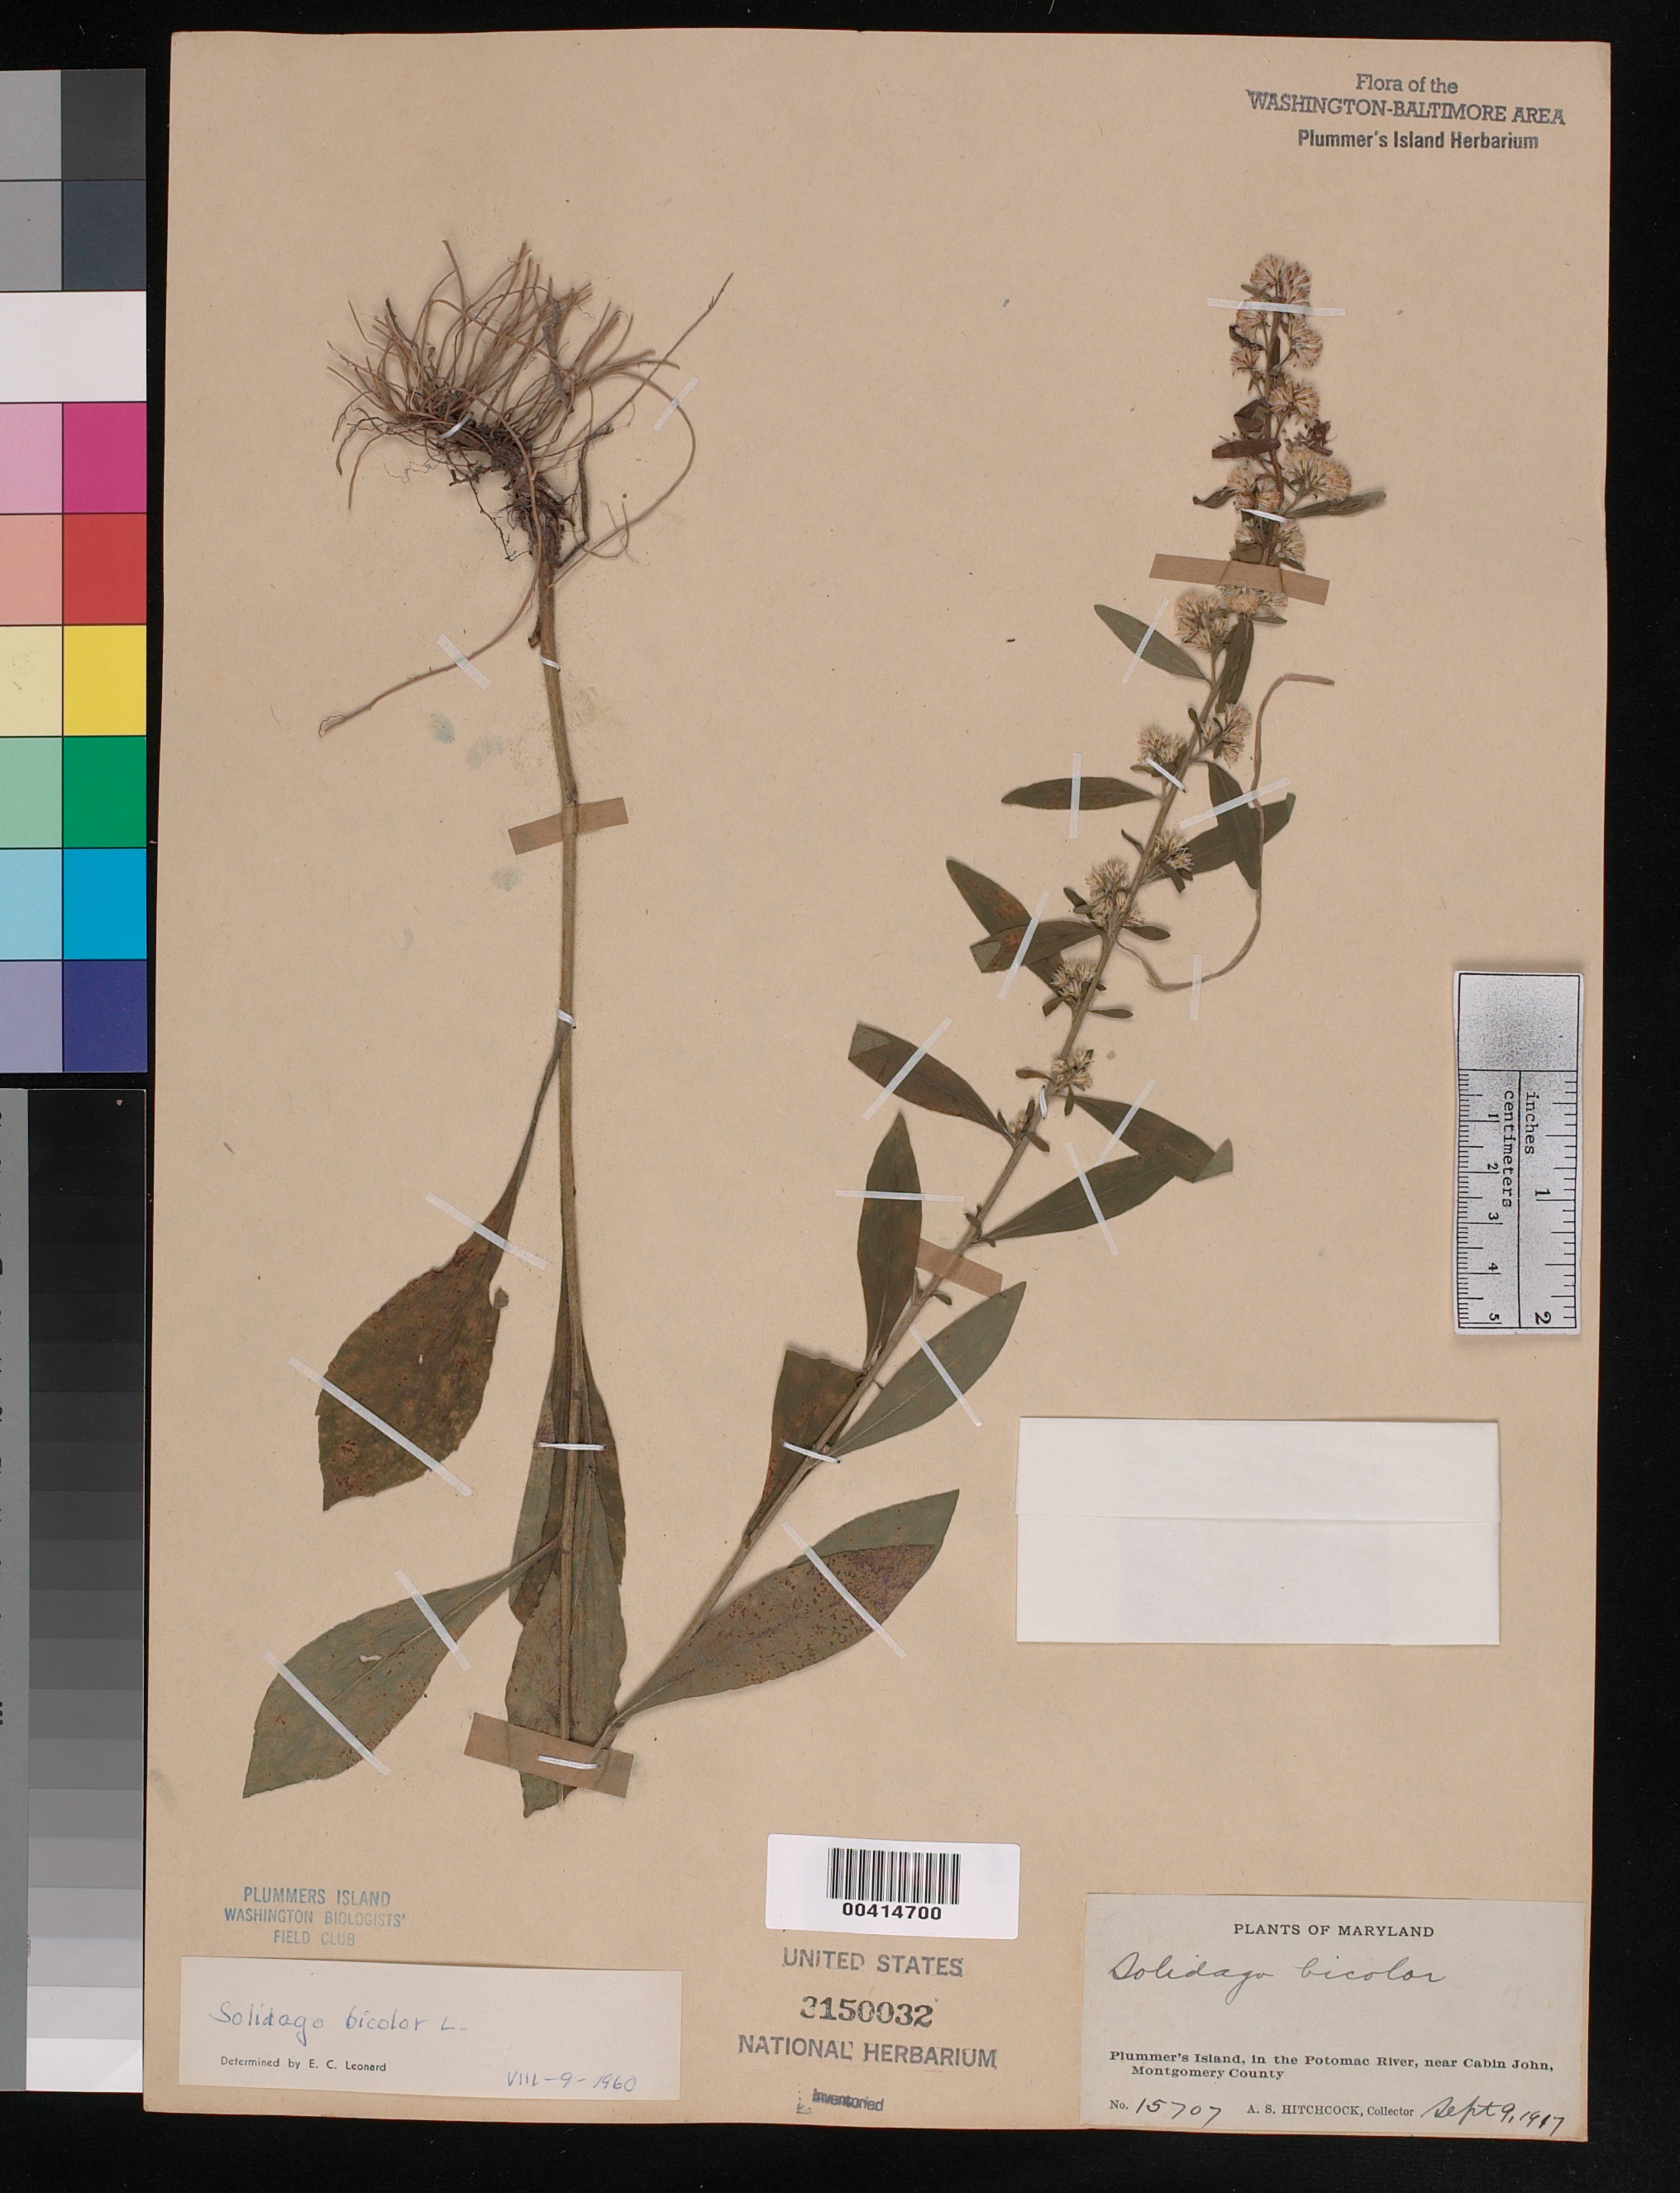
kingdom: Plantae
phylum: Tracheophyta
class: Magnoliopsida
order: Asterales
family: Asteraceae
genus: Solidago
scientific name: Solidago bicolor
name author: L.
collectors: A. S. Hitchcock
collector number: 15707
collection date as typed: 09 Sep 1917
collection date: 1917-09-09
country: United States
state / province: Maryland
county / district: Montgomery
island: Plummers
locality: Plummer's Island C. & O. Canal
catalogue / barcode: US 3150032